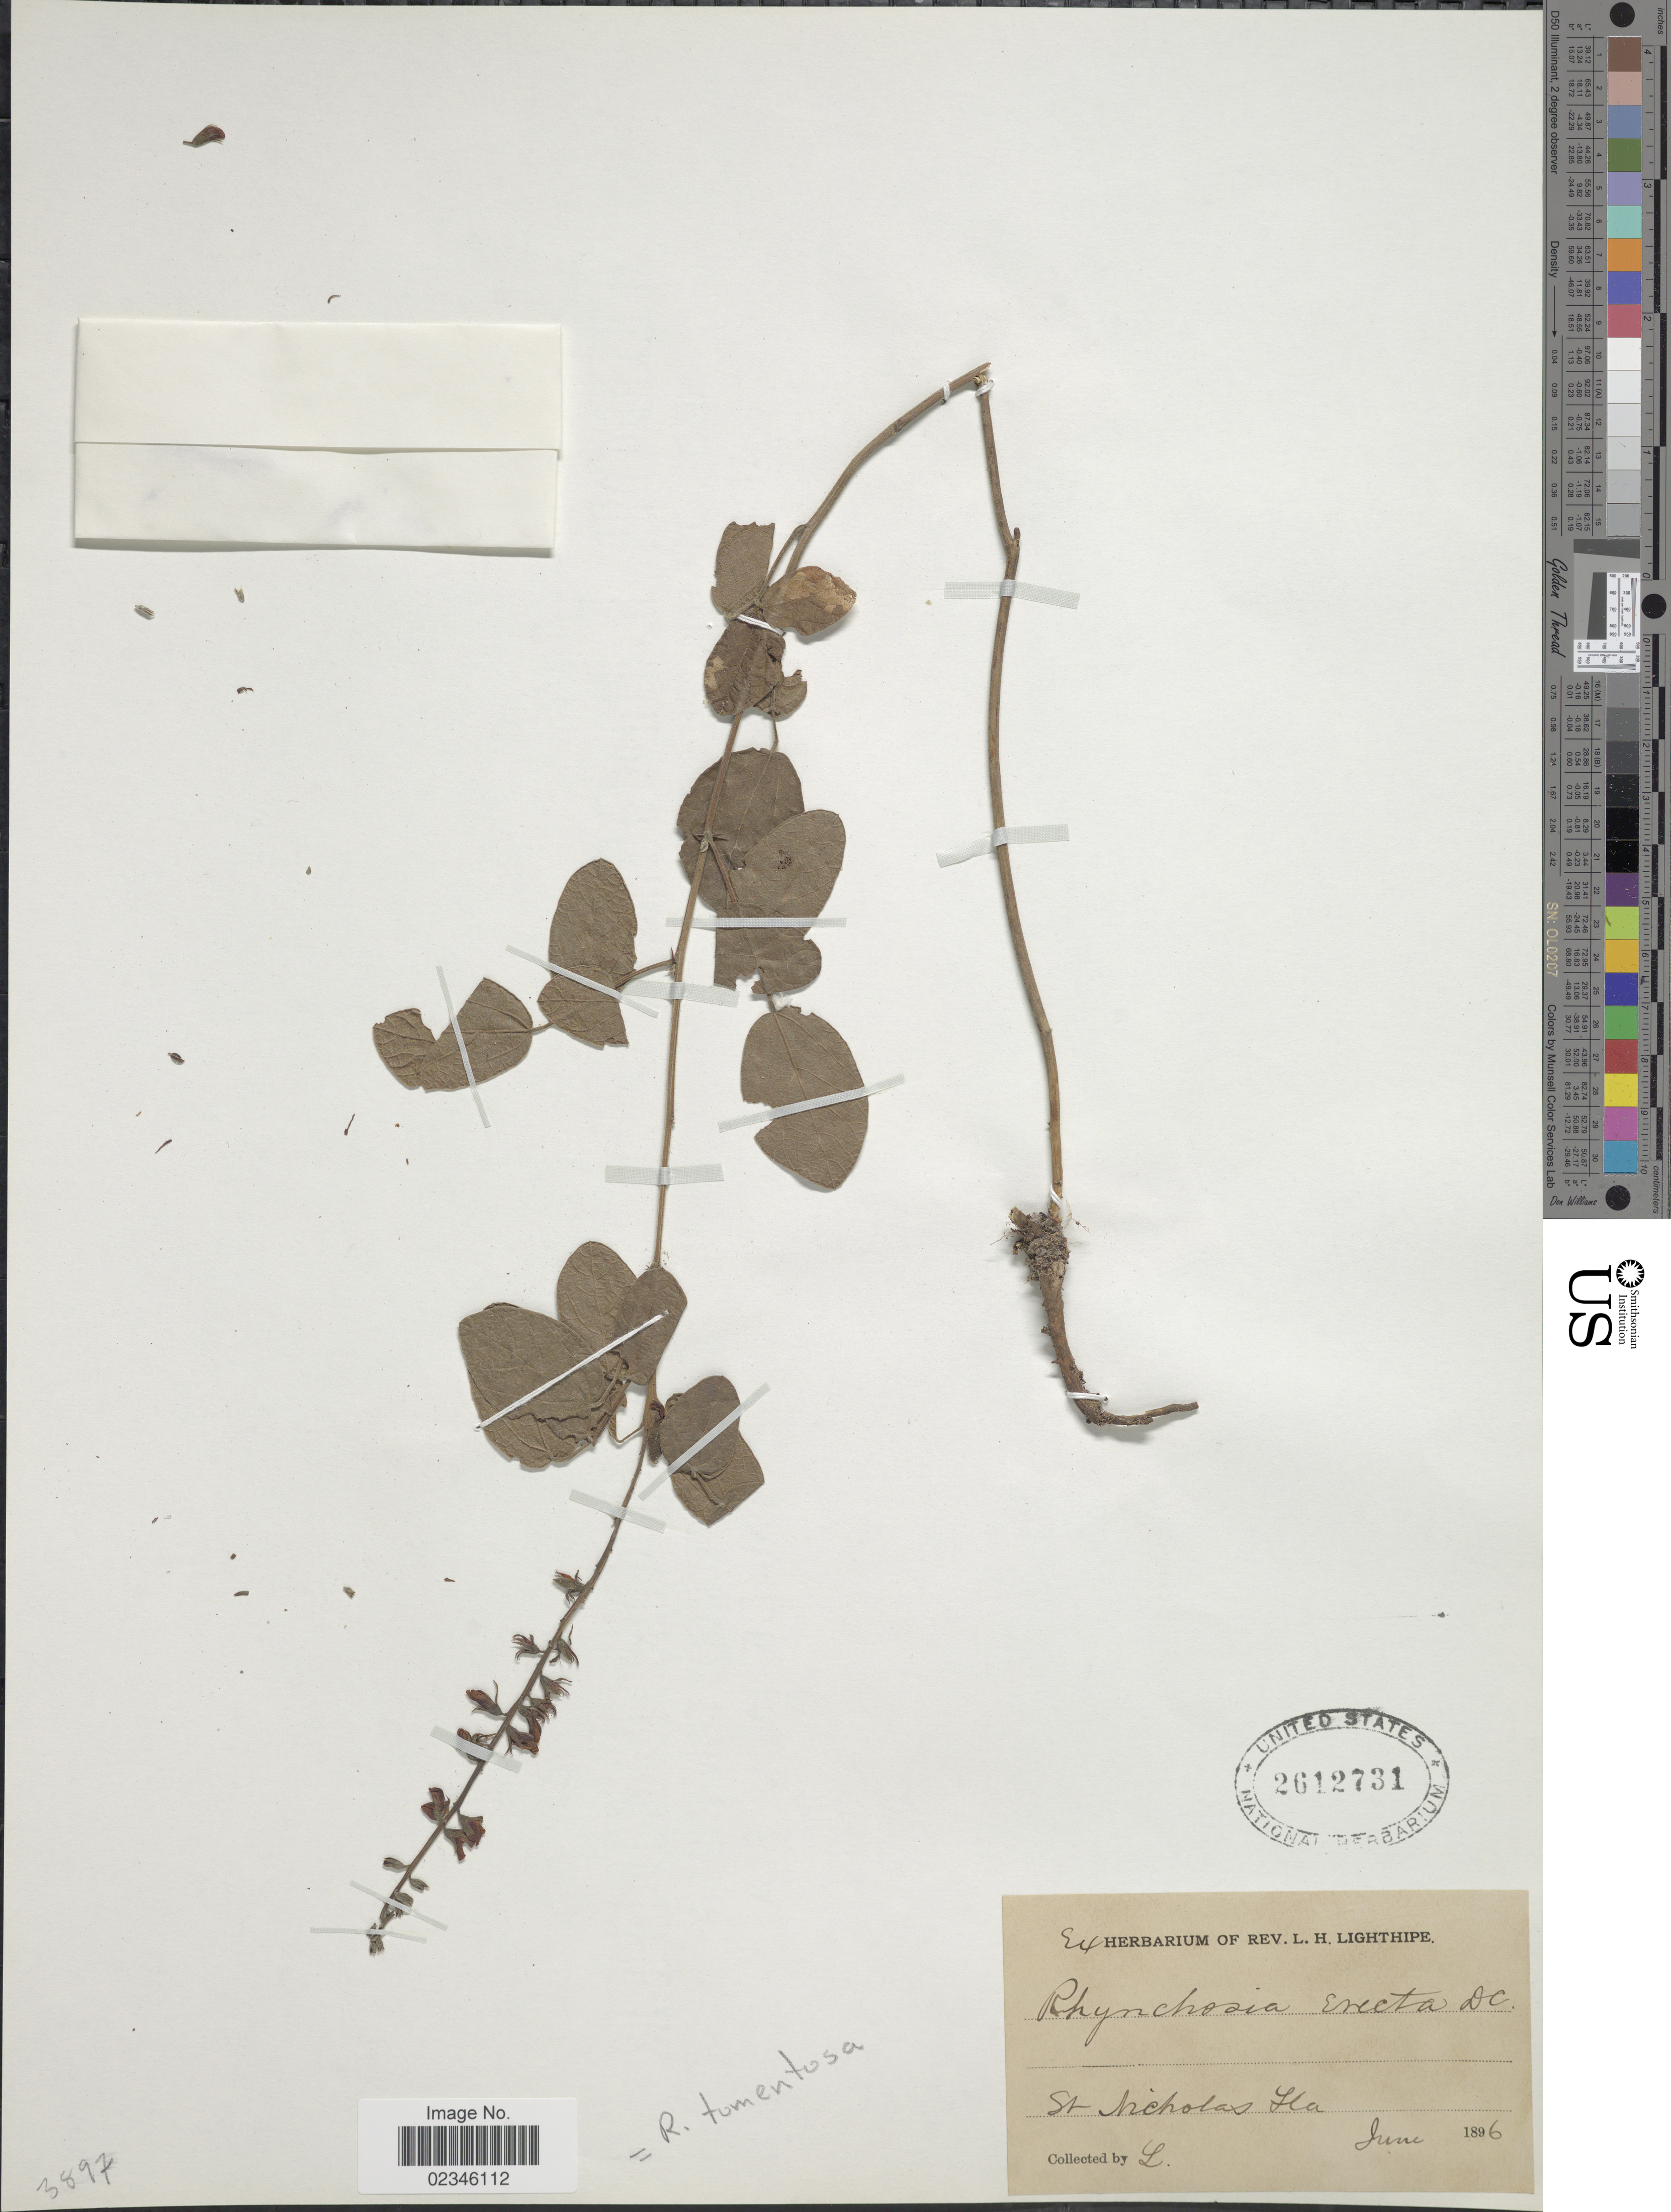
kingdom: Plantae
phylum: Tracheophyta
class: Magnoliopsida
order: Fabales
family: Fabaceae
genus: Rhynchosia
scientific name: Rhynchosia tomentosa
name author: (L.) Hook. & Arn.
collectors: Rev. L. H. Lighthipe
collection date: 1896-06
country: United States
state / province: Florida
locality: St. Nicholas Fla.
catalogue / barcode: US 2612731